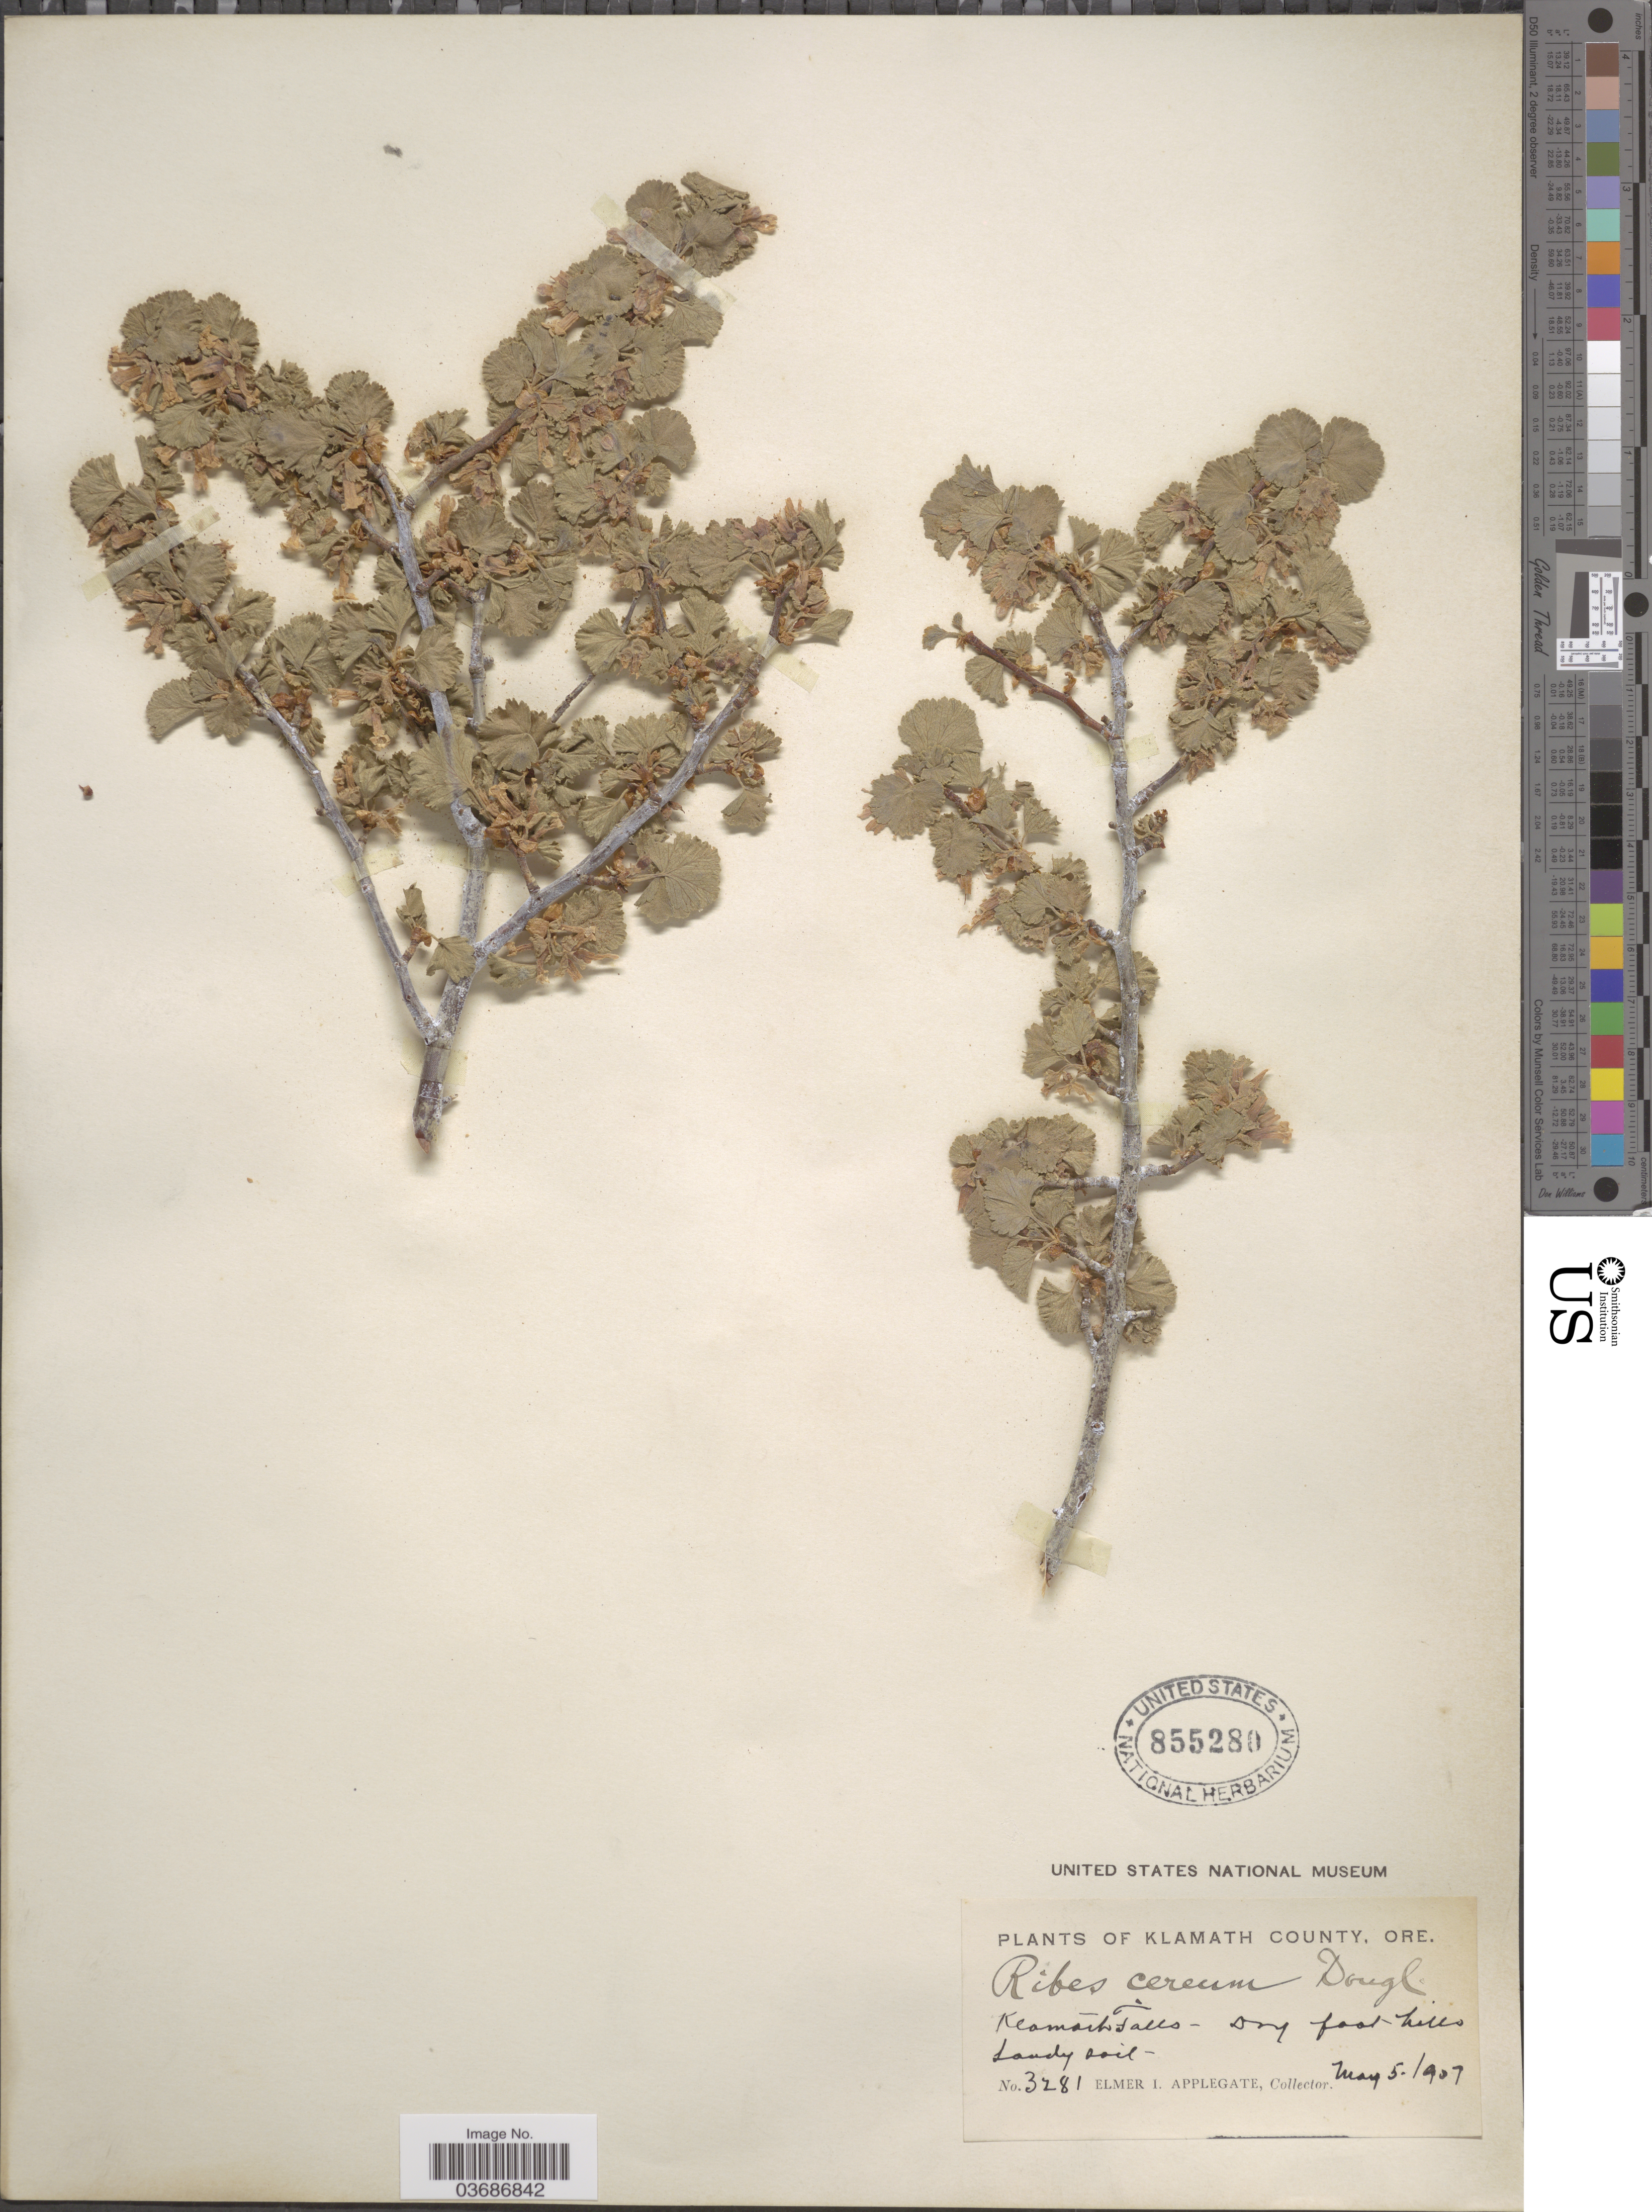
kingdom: Plantae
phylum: Tracheophyta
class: Magnoliopsida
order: Saxifragales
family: Grossulariaceae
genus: Ribes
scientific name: Ribes cereum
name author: Douglas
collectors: E. I. Applegate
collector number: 3281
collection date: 1907-05-05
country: United States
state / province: Oregon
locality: Klamath County. Klamath Falls.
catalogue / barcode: US 855280